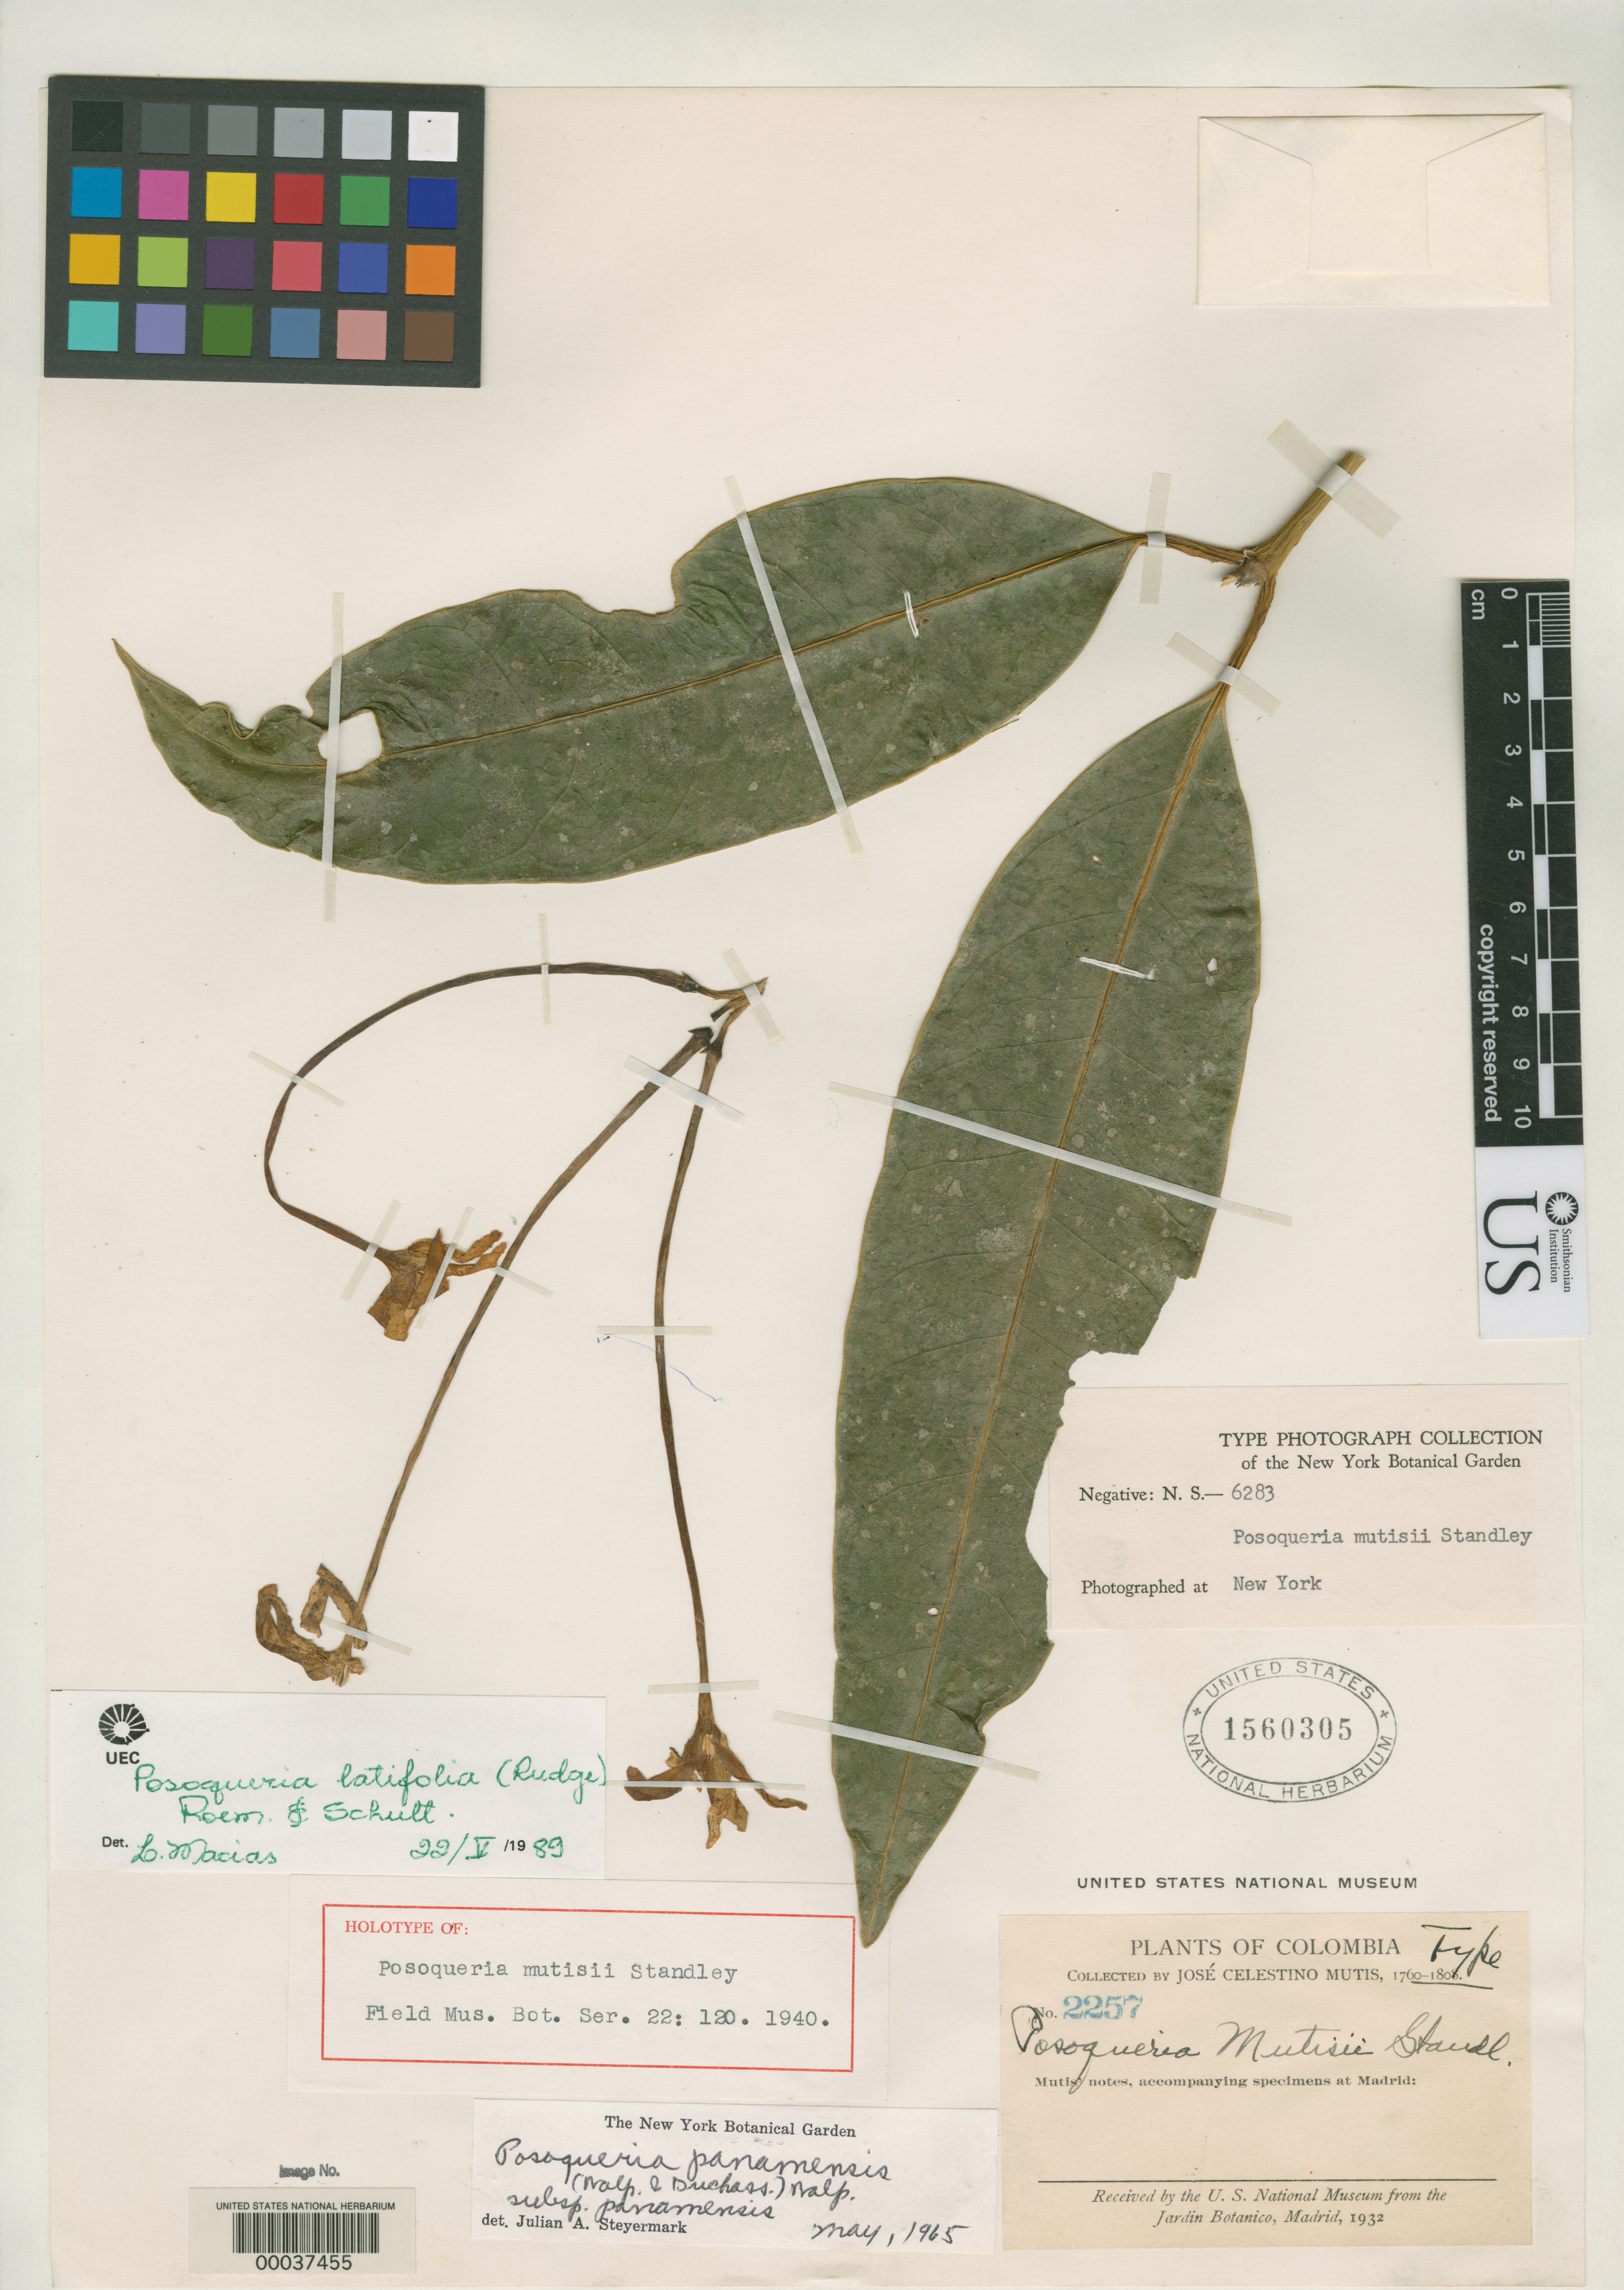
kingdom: Plantae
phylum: Tracheophyta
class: Magnoliopsida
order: Gentianales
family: Rubiaceae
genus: Posoqueria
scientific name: Posoqueria mutisii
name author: Standl.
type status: Holotype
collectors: J. C. B. Mutis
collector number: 2257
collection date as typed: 1760 to -- --- 1808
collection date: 1760/1808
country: Colombia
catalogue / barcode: US 1560305